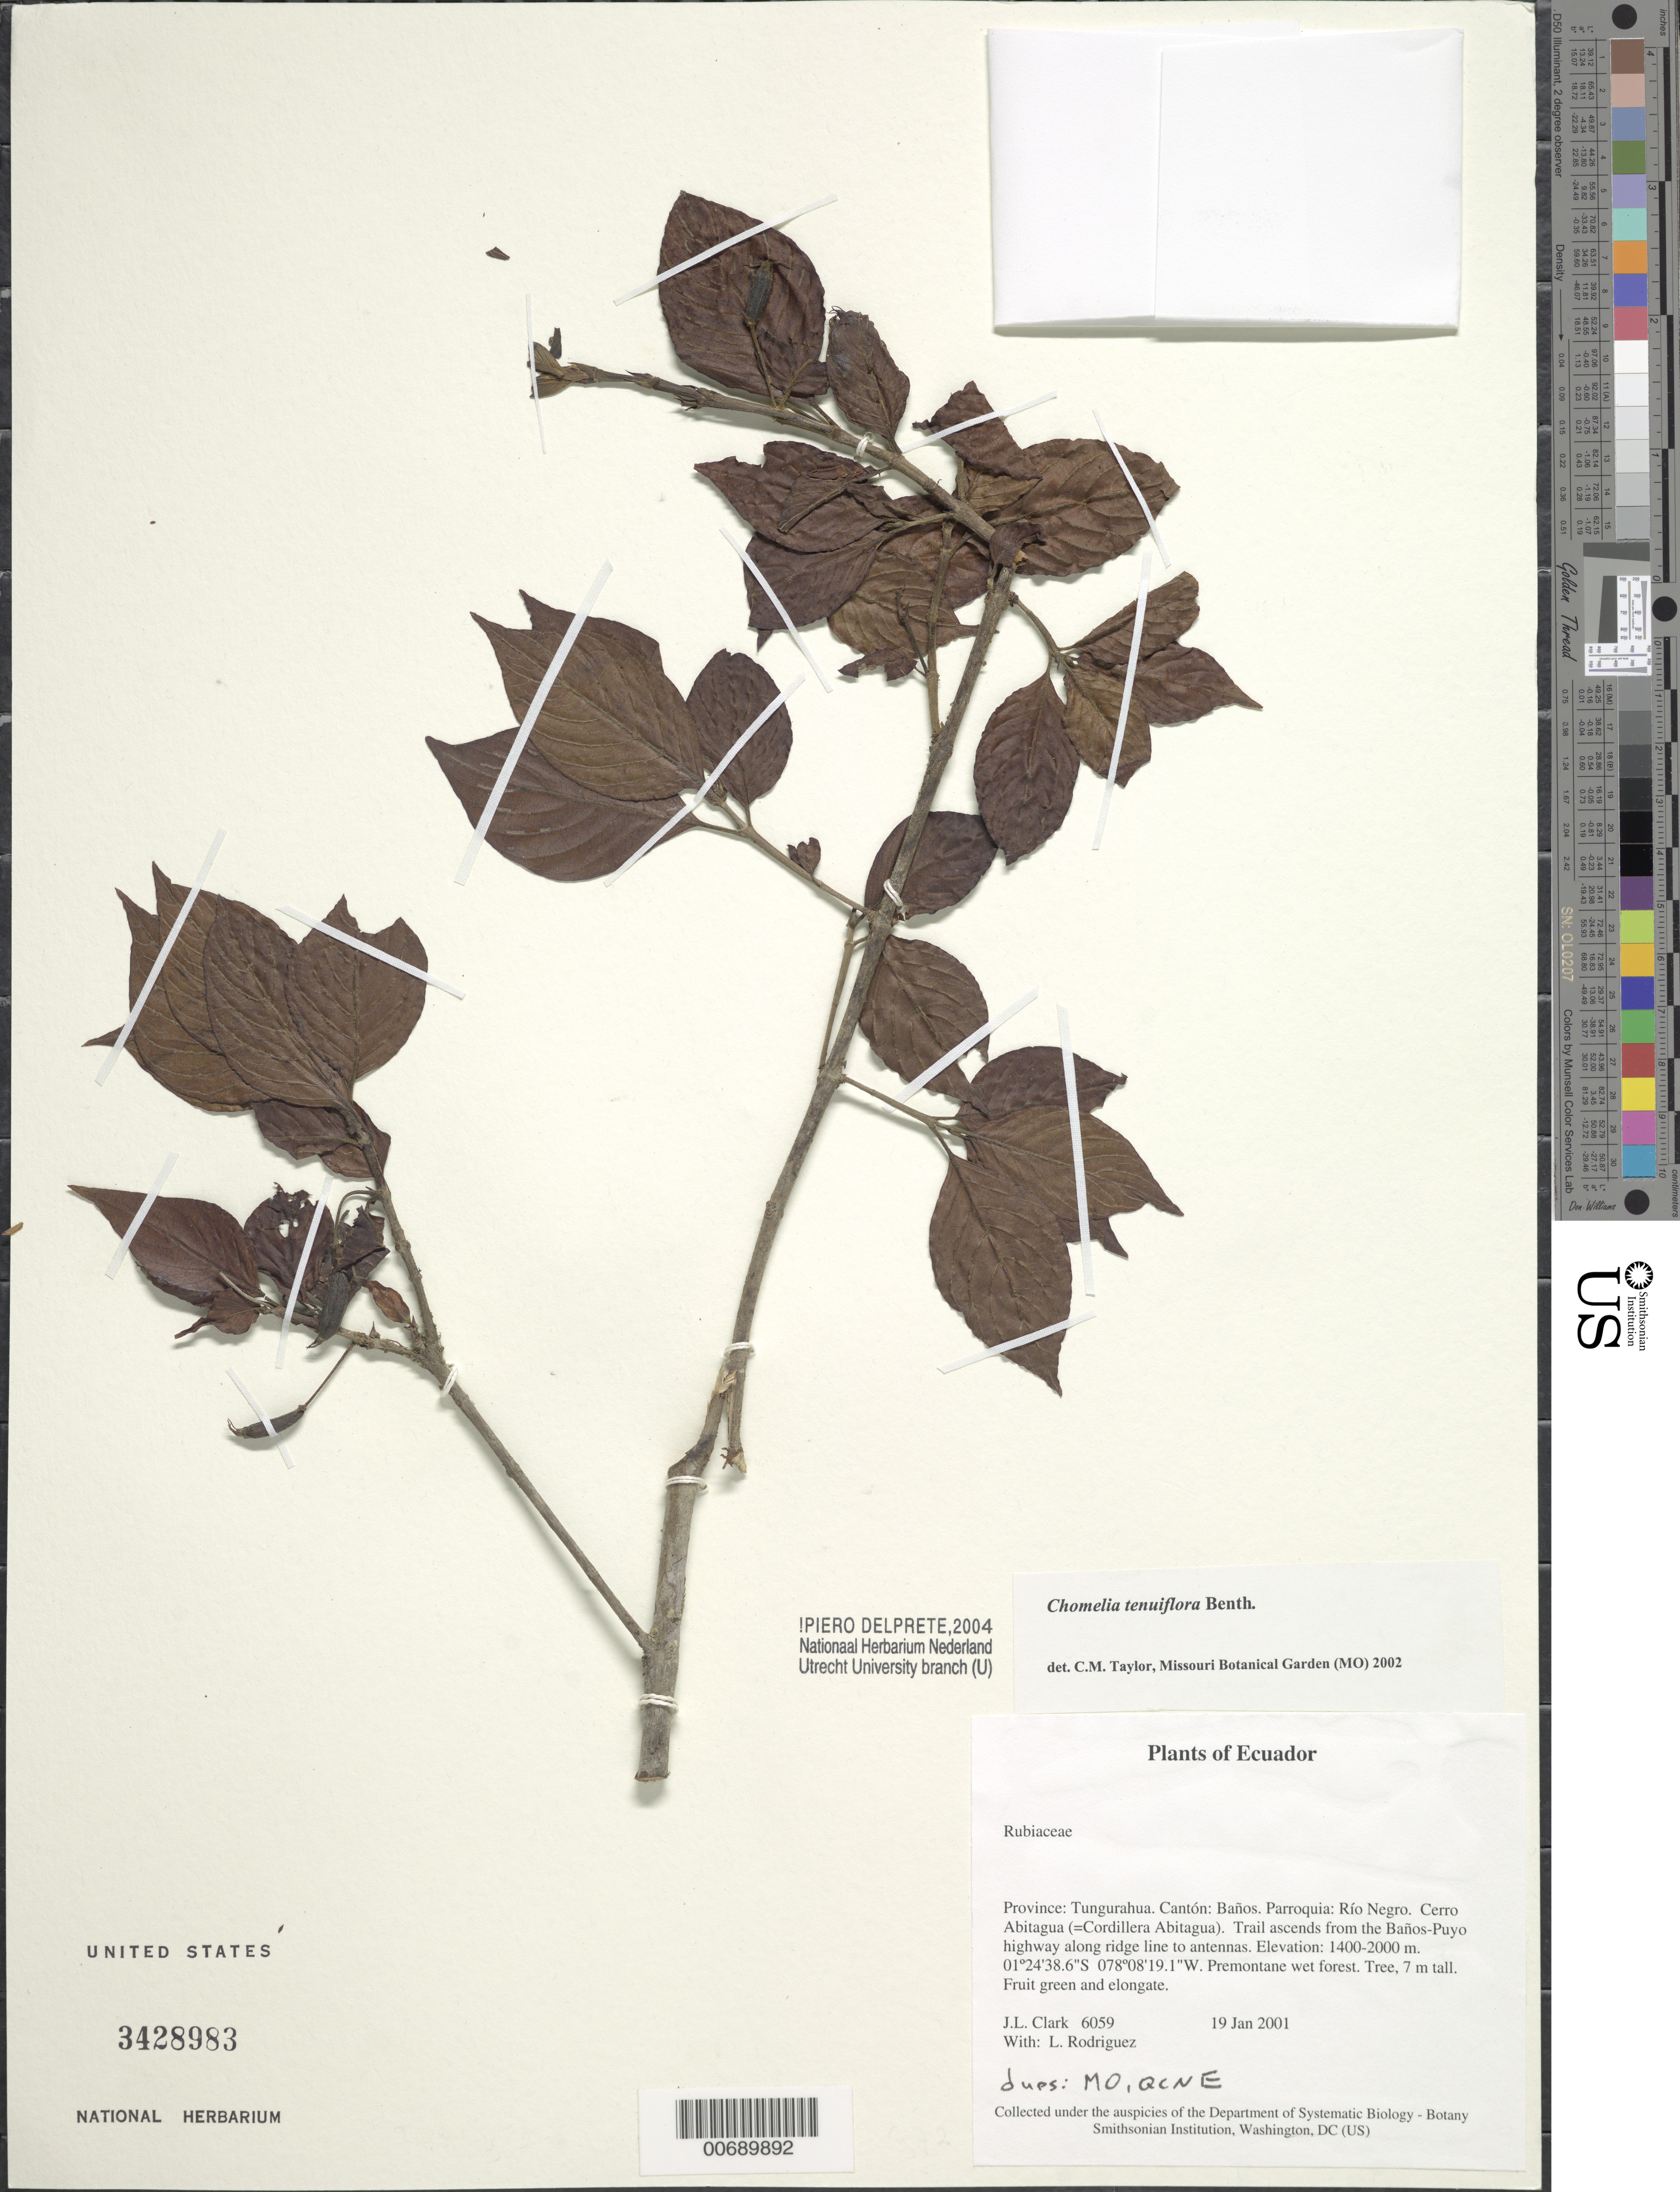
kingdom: Plantae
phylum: Tracheophyta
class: Magnoliopsida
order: Gentianales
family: Rubiaceae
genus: Chomelia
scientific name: Chomelia protracta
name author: (Bartl. ex DC.) Standl.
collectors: J. L. Clark & L. Rodriguez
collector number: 6059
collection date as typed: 19 Jan 2001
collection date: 2001-01-19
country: Ecuador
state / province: Tungurahua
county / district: Baños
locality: Parroquia: Río Negro. Cerro Abitagua (=Cordillera Abitagua). Trail ascends from the Baños-Puyo highway along ridge line to antennas.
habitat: Premontane wet forest.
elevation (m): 1400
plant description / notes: MO, QCNE, US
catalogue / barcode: US 3428983